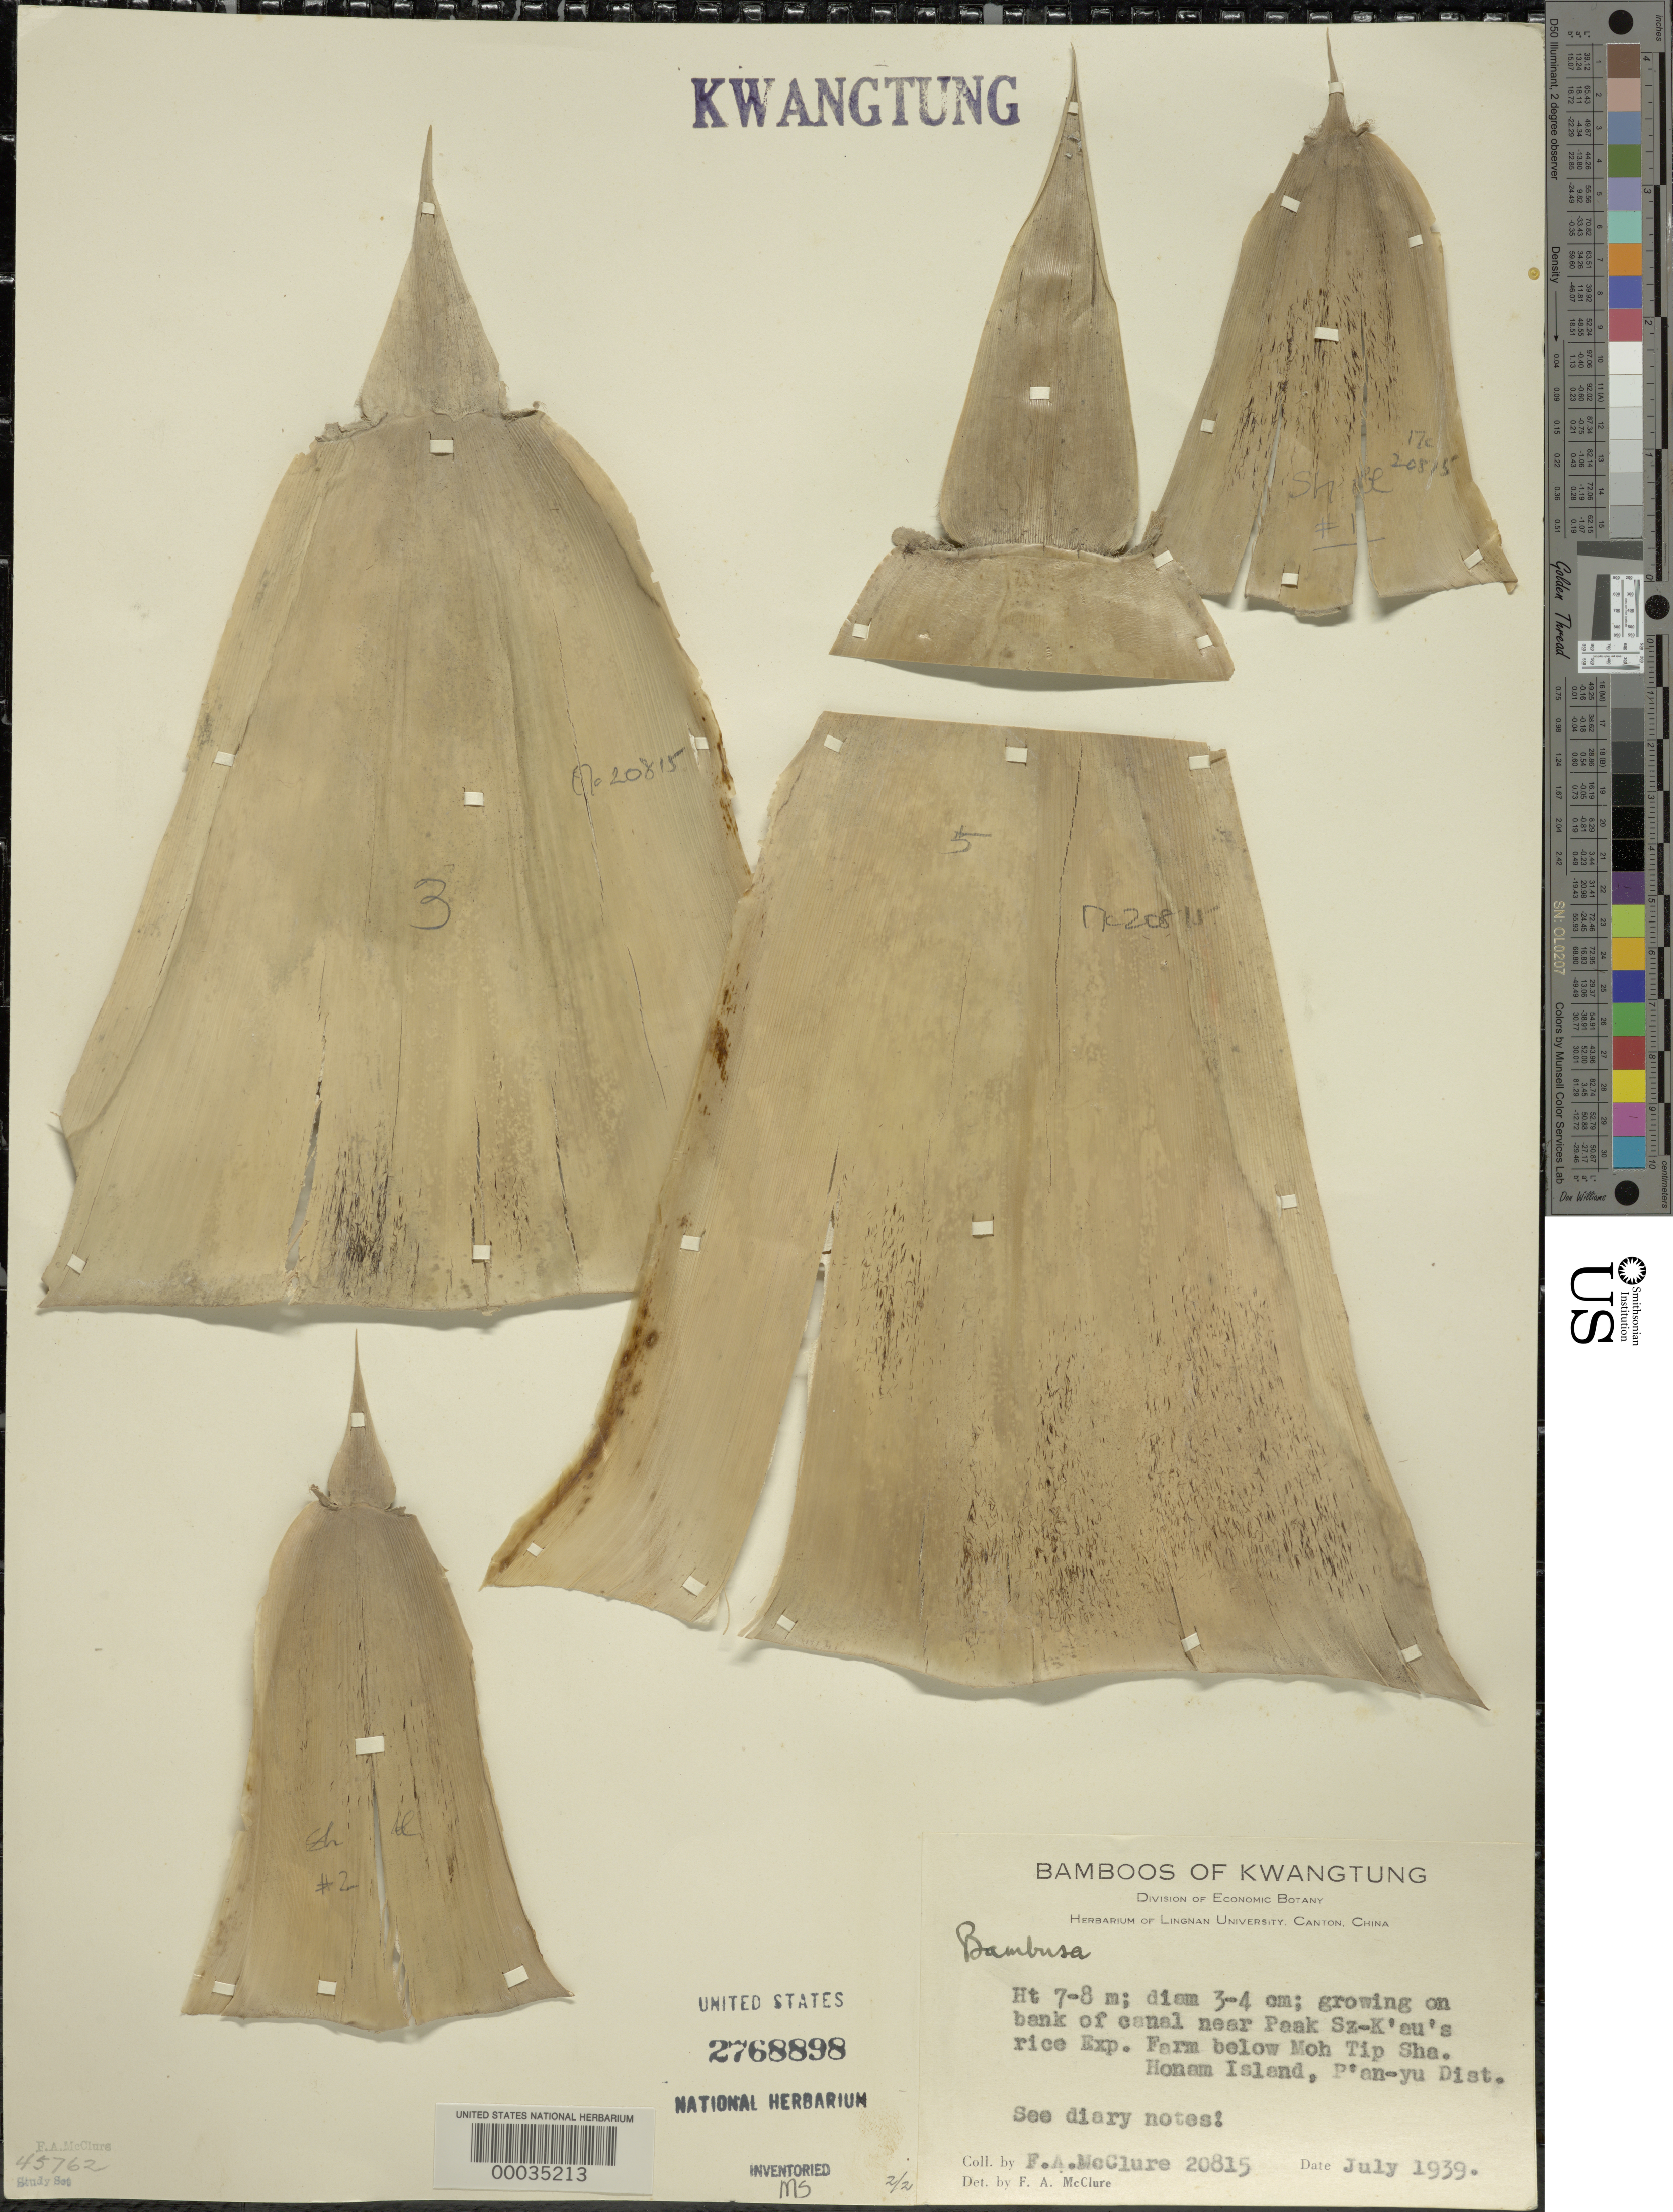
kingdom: Plantae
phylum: Tracheophyta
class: Liliopsida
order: Poales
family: Poaceae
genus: Bambusa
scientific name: Bambusa sp.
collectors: F. A. McClure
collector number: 20815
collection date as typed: Jul 1939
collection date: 1939-07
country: China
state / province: Guangdong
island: Honam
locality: Moh tip sha, honam isl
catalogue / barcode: US 2768898